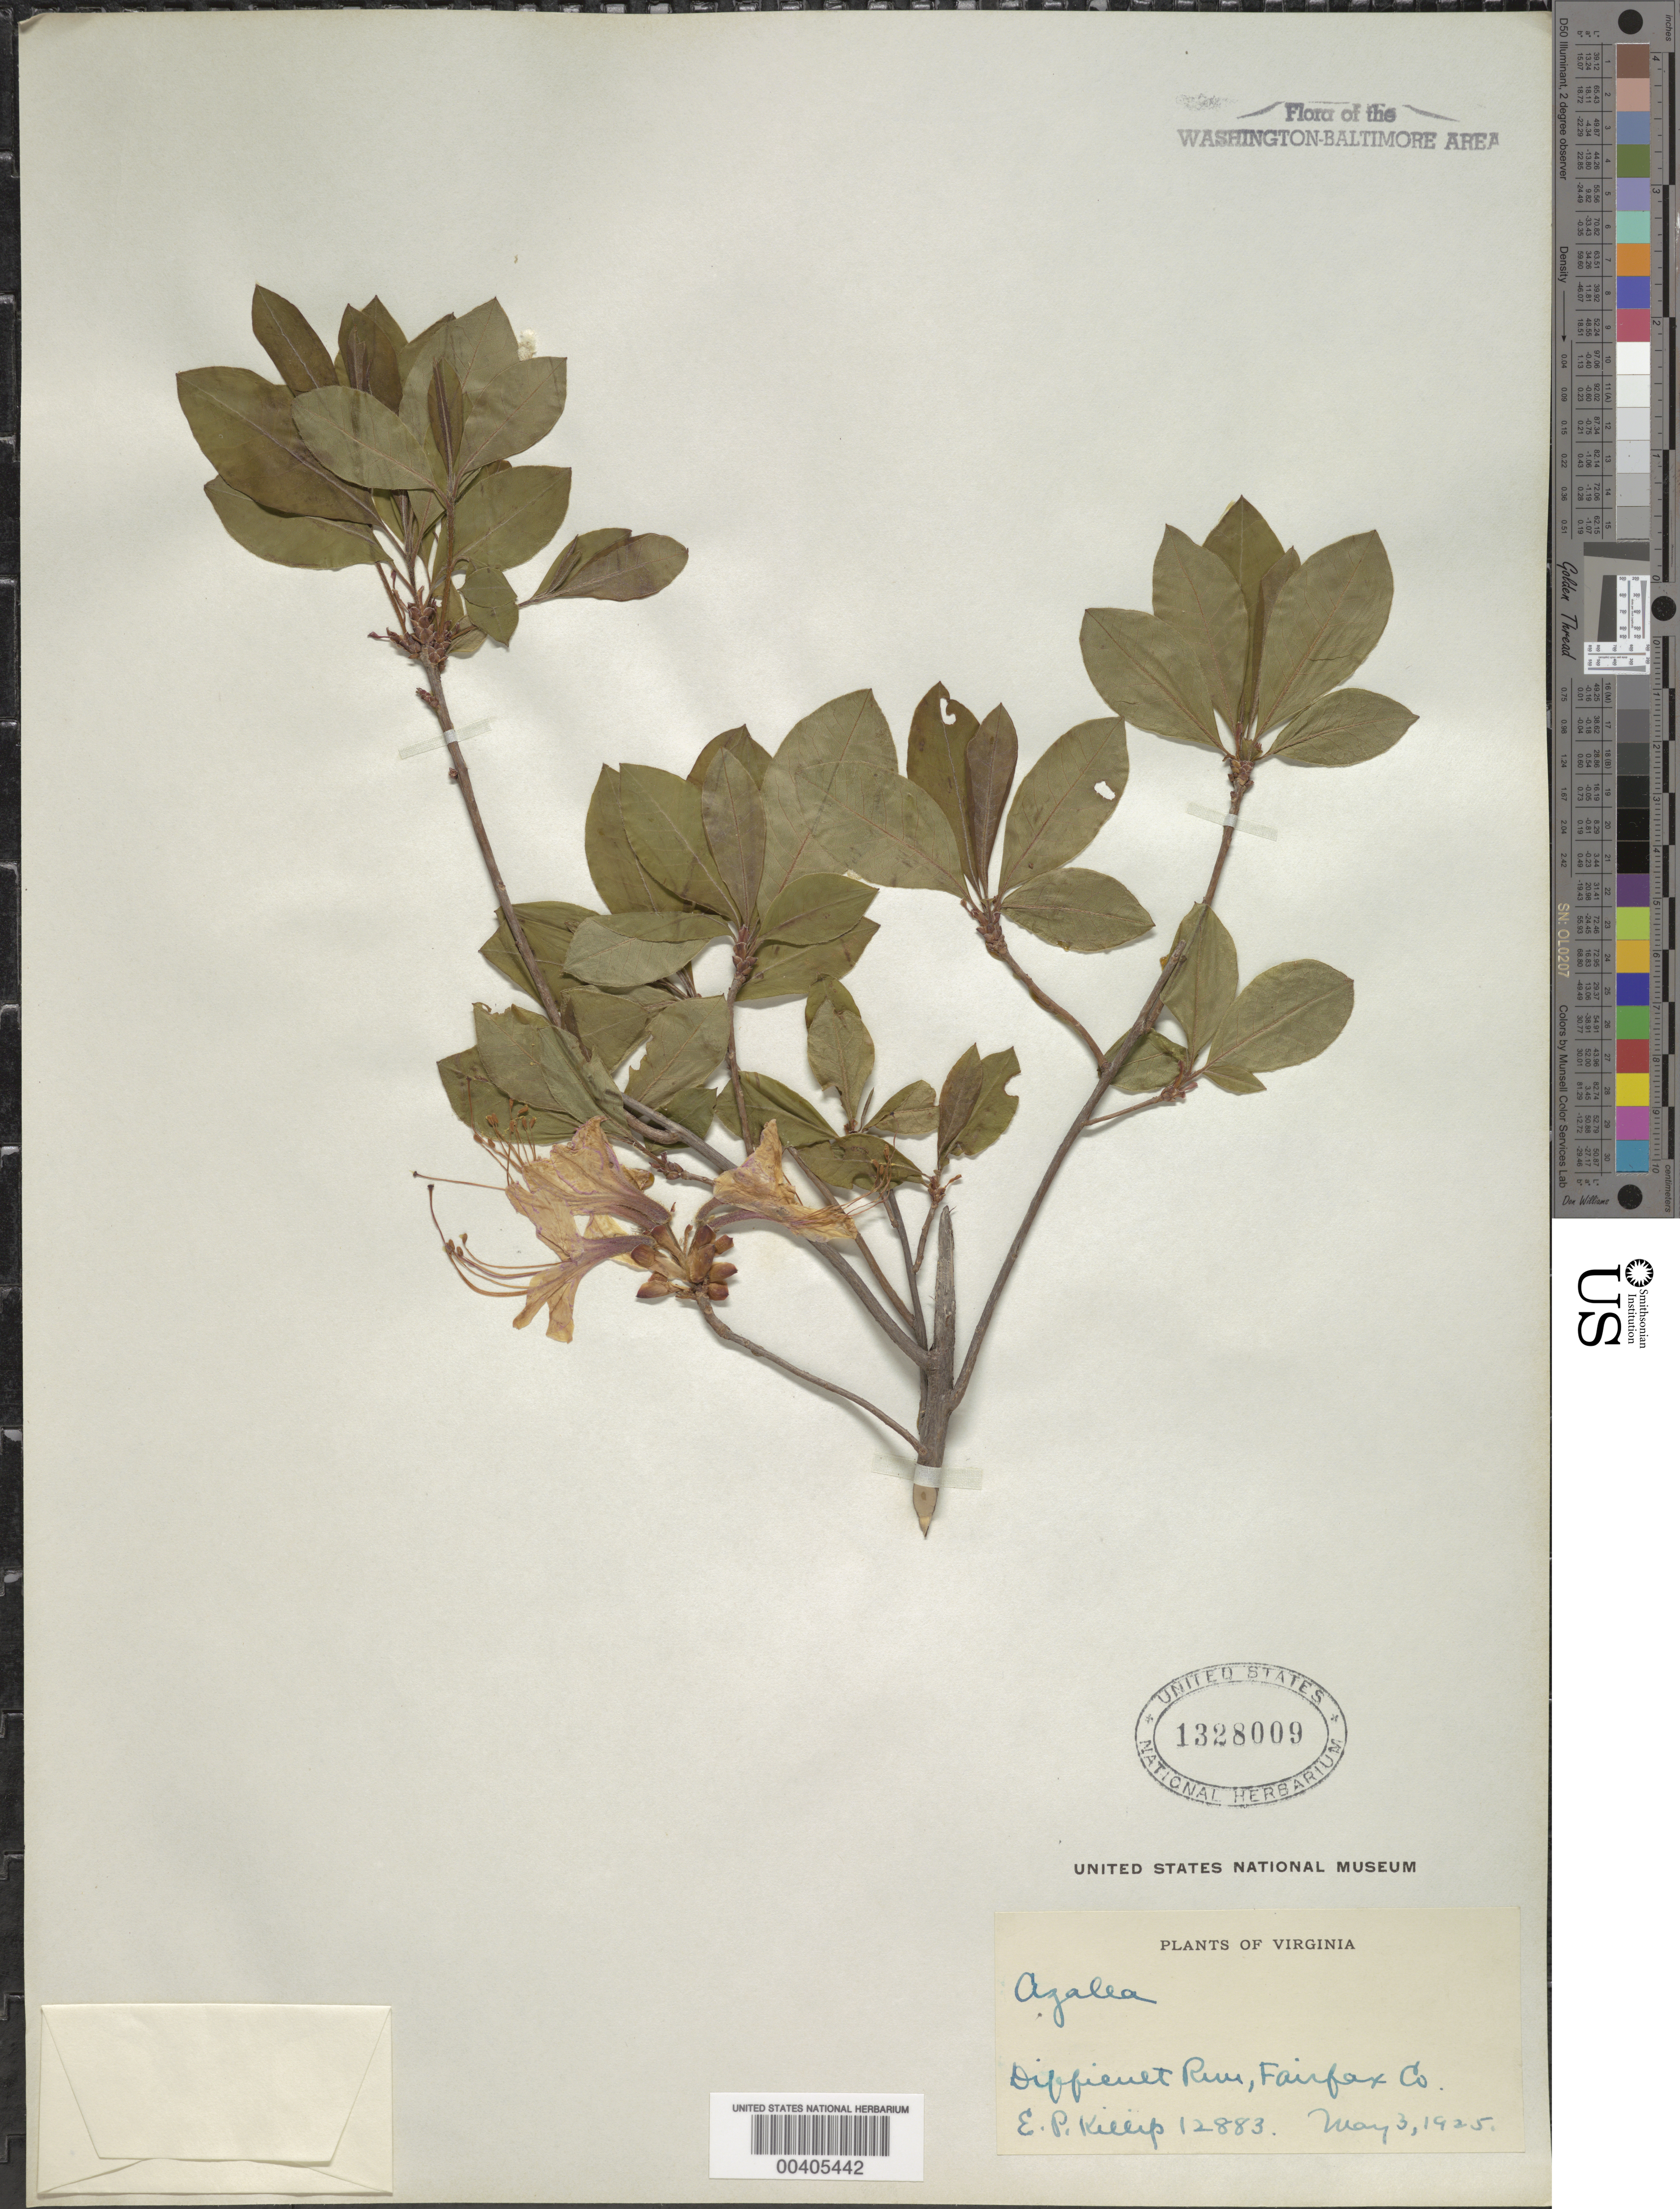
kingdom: Plantae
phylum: Tracheophyta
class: Magnoliopsida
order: Ericales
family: Ericaceae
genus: Rhododendron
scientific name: Rhododendron periclymenoides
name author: (Michx.) Shinners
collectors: E. P. Killip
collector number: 12883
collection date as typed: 03 May 1925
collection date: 1925-05-03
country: United States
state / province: Virginia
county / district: Fairfax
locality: Difficult Run C. and O. Canal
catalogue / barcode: US 1328009